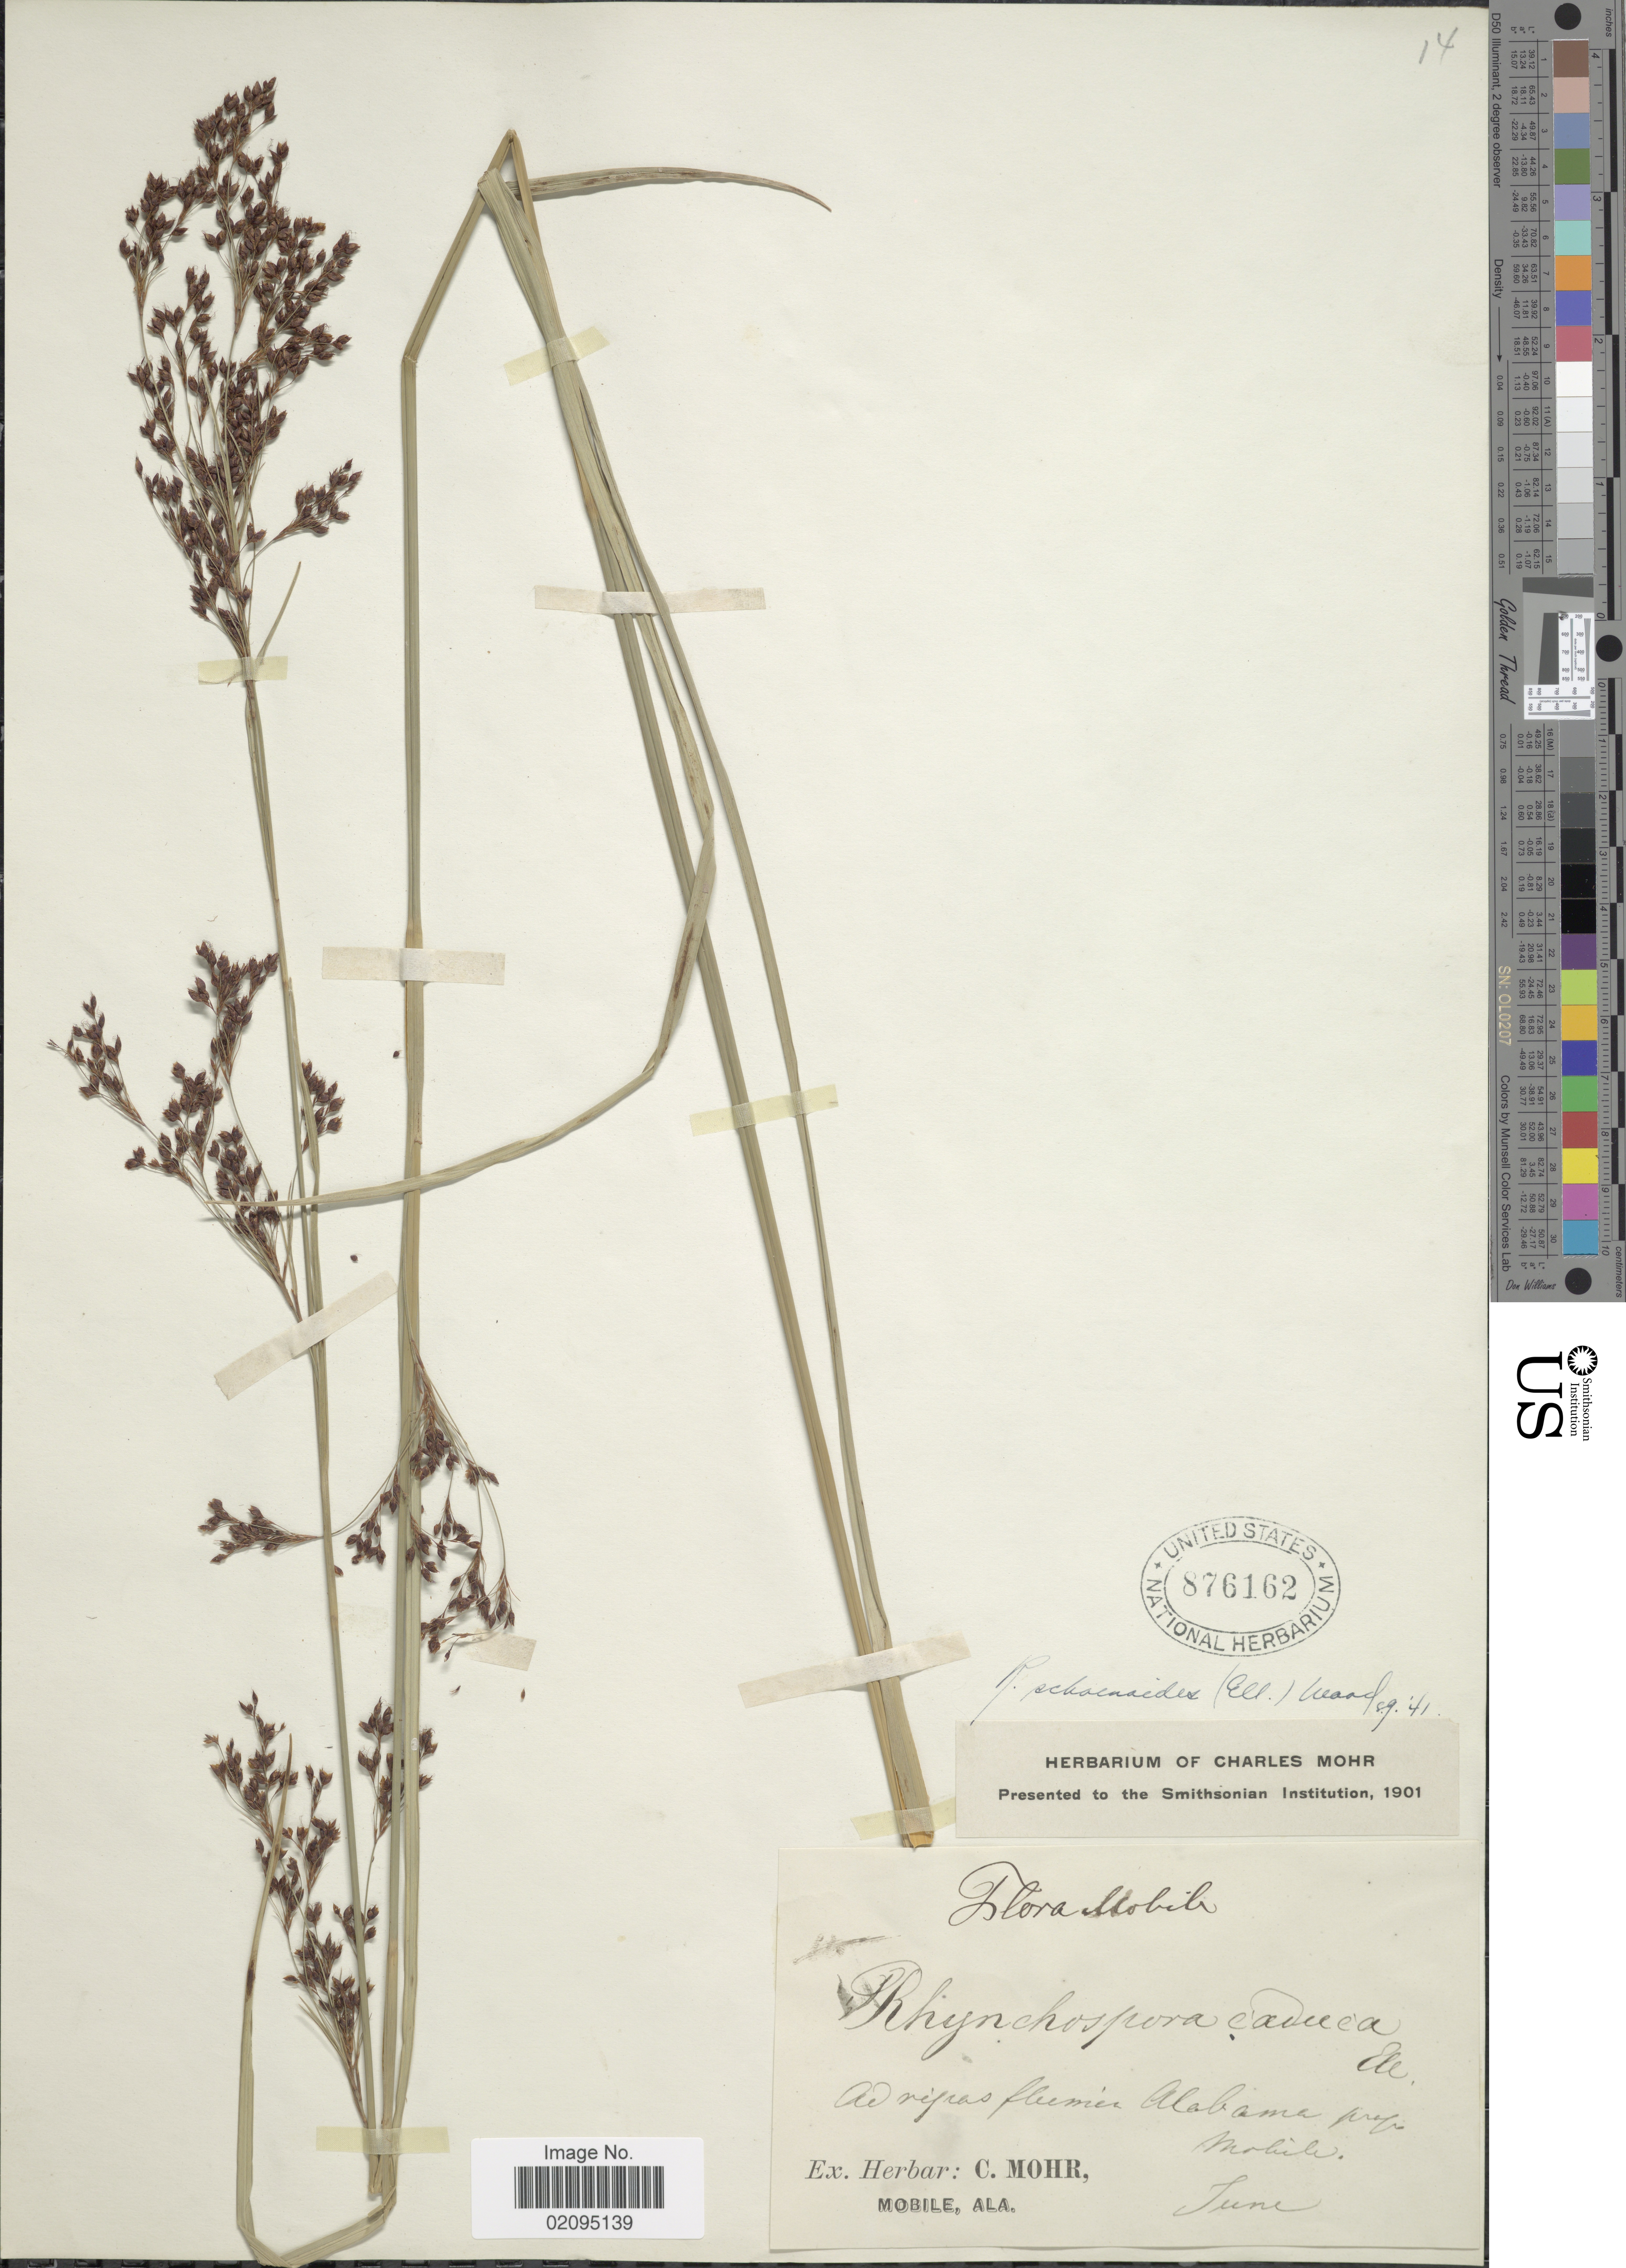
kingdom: Plantae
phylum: Tracheophyta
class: Liliopsida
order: Poales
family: Cyperaceae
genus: Rhynchospora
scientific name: Rhynchospora elliottii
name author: A. Dietr.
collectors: ex herb. C. Mohr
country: United States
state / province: Alabama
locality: Ad ripas flumen prope Mobile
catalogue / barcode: US 876162